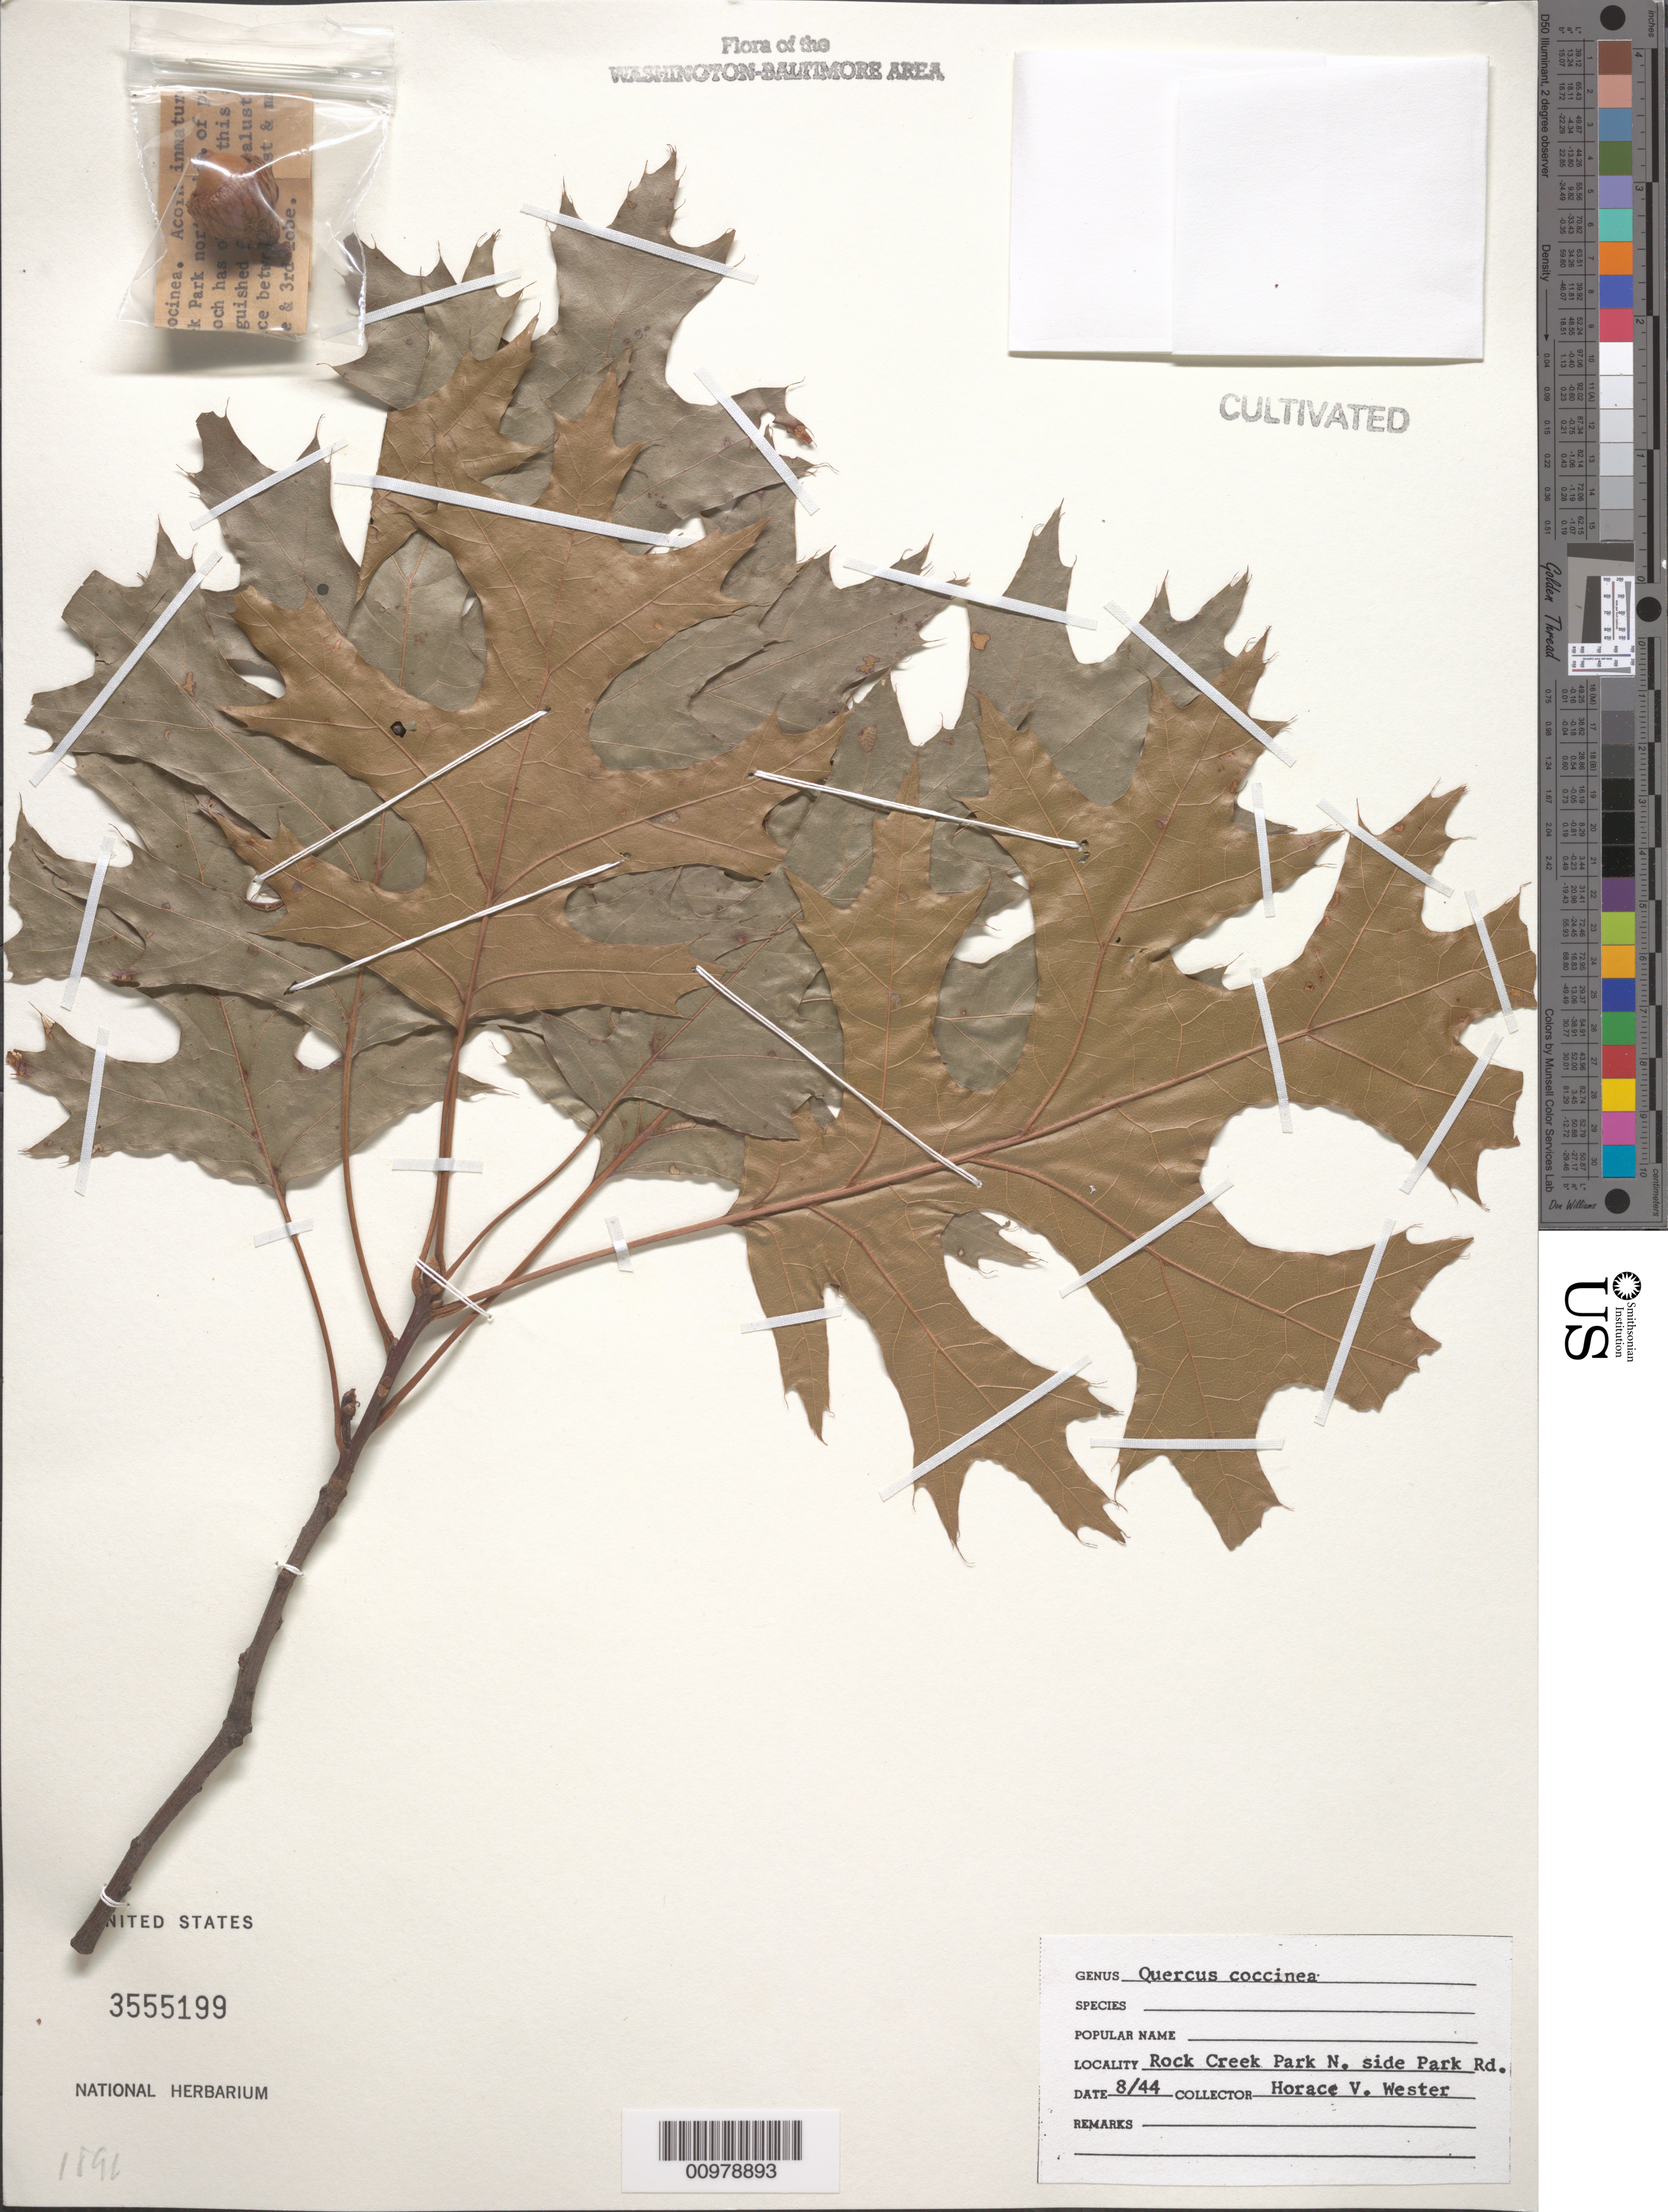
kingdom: Plantae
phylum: Tracheophyta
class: Magnoliopsida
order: Fagales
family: Fagaceae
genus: Quercus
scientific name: Quercus coccinea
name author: Münchh.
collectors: H. Wester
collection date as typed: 8/44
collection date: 1944-08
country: United States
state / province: District of Columbia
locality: Rock Creek Park N. side Park Rd.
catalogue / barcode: US 3555199